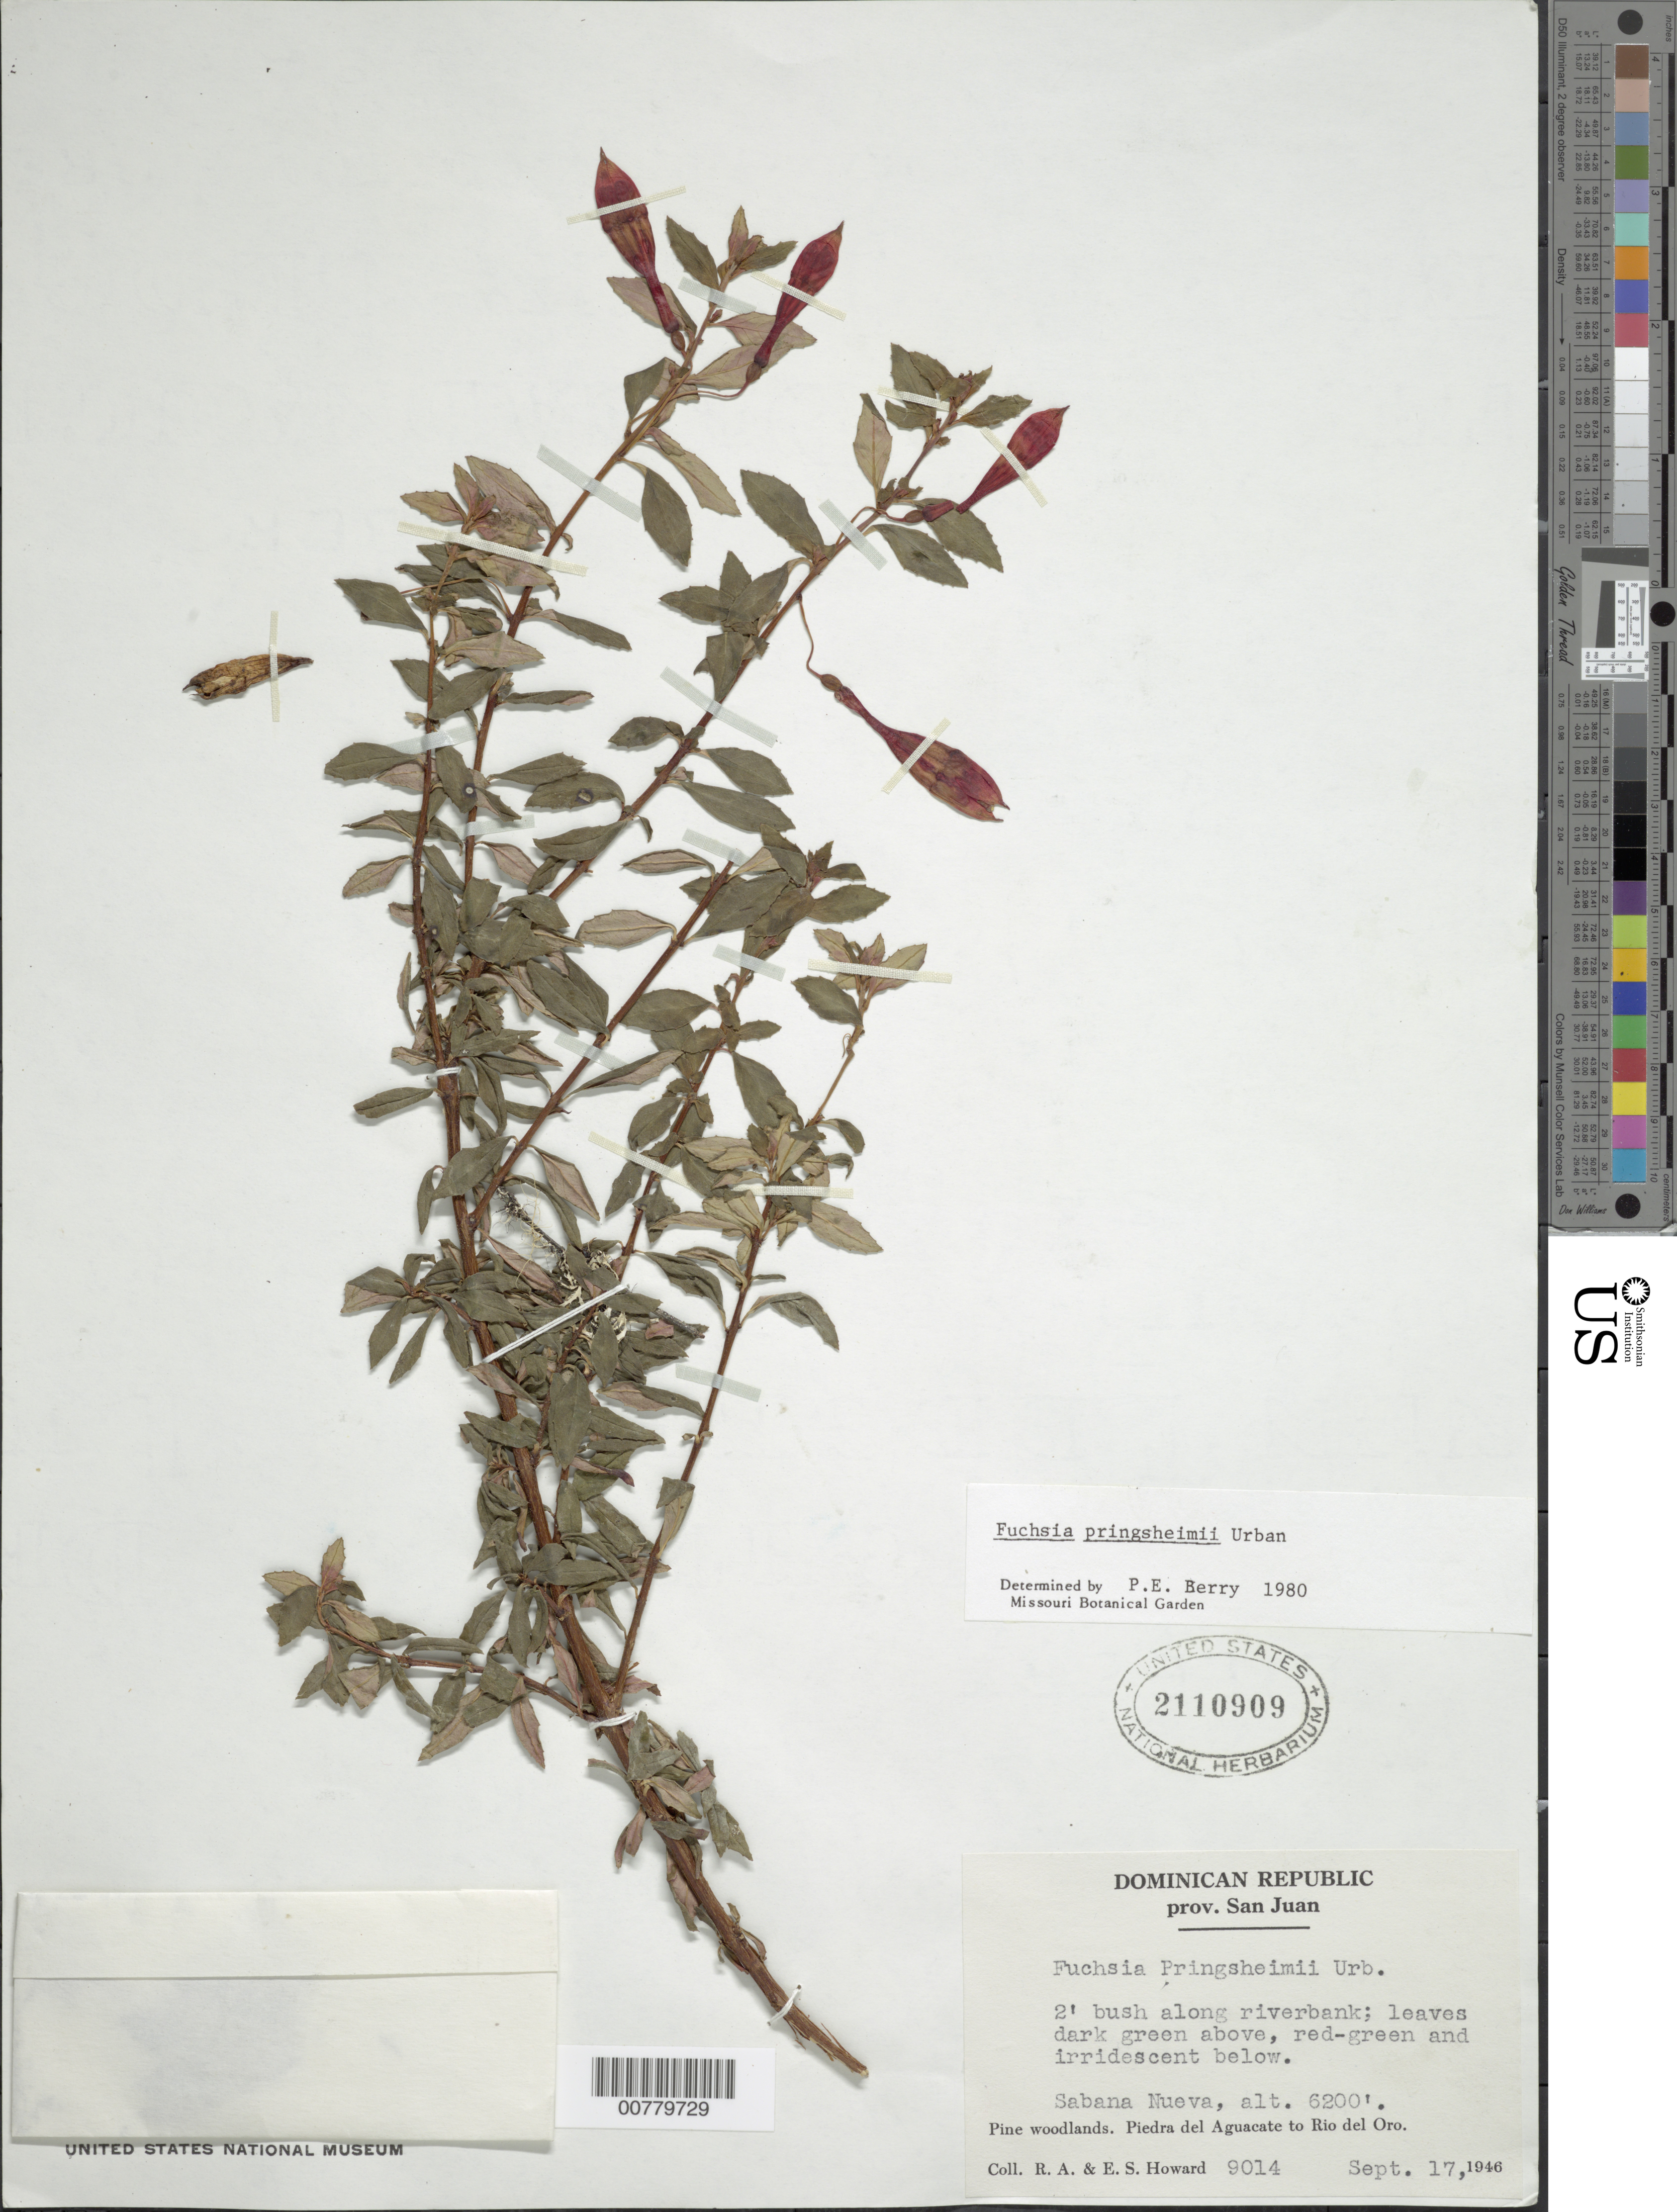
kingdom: Plantae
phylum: Tracheophyta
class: Magnoliopsida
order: Myrtales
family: Onagraceae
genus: Fuchsia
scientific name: Fuchsia triphylla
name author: L.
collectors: R. A. Howard & E. S. Howard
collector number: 9014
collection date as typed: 17 Sep 1946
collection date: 1946-09-17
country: Dominican Republic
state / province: San Juan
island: Hispaniola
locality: Sabana Nueva, Piedra del Aguacate to Rio del Oro.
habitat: Pine woodlands, along riverbank.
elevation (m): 1890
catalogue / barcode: US 2110909